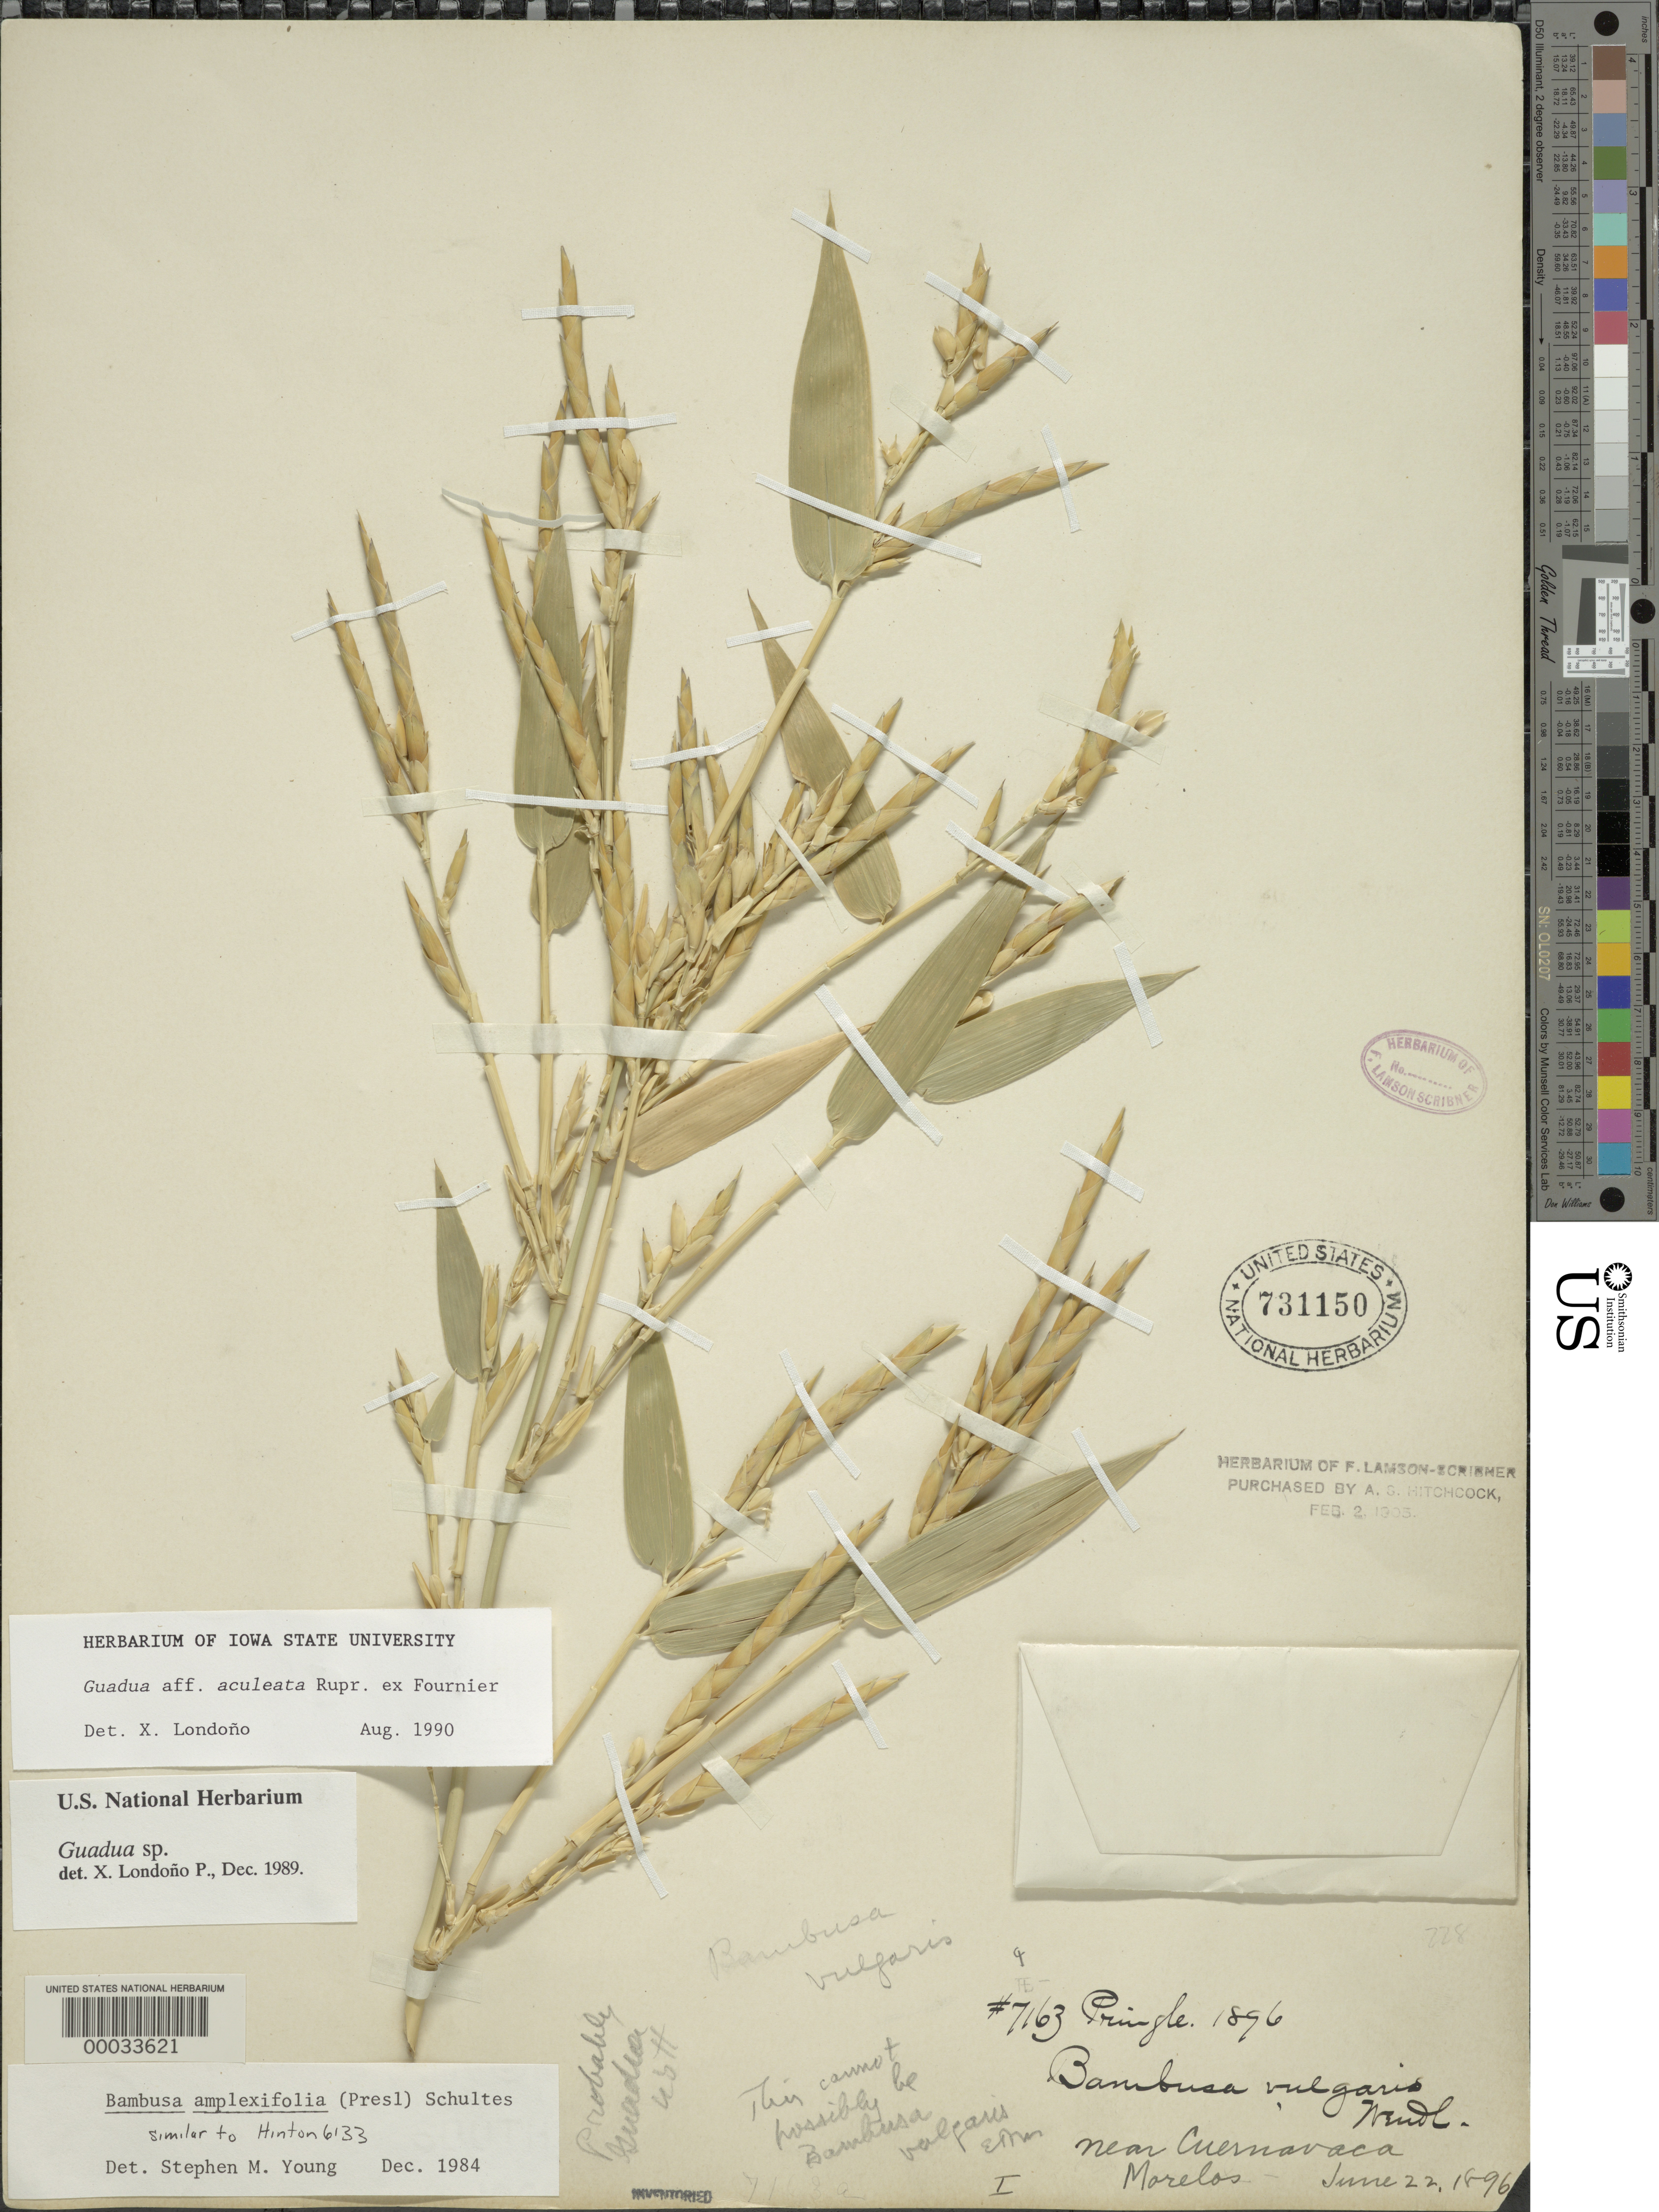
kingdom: Plantae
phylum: Tracheophyta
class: Liliopsida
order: Poales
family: Poaceae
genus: Guadua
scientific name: Guadua velutina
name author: Londoño & L.G. Clark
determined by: McMurchie, Elizabeth, (UNITED STATES)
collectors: C. G. Pringle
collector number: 7163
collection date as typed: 22 Jun 1896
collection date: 1896-06-22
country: Mexico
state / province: Morelos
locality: Near Cuernavaca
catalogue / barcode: US 731150